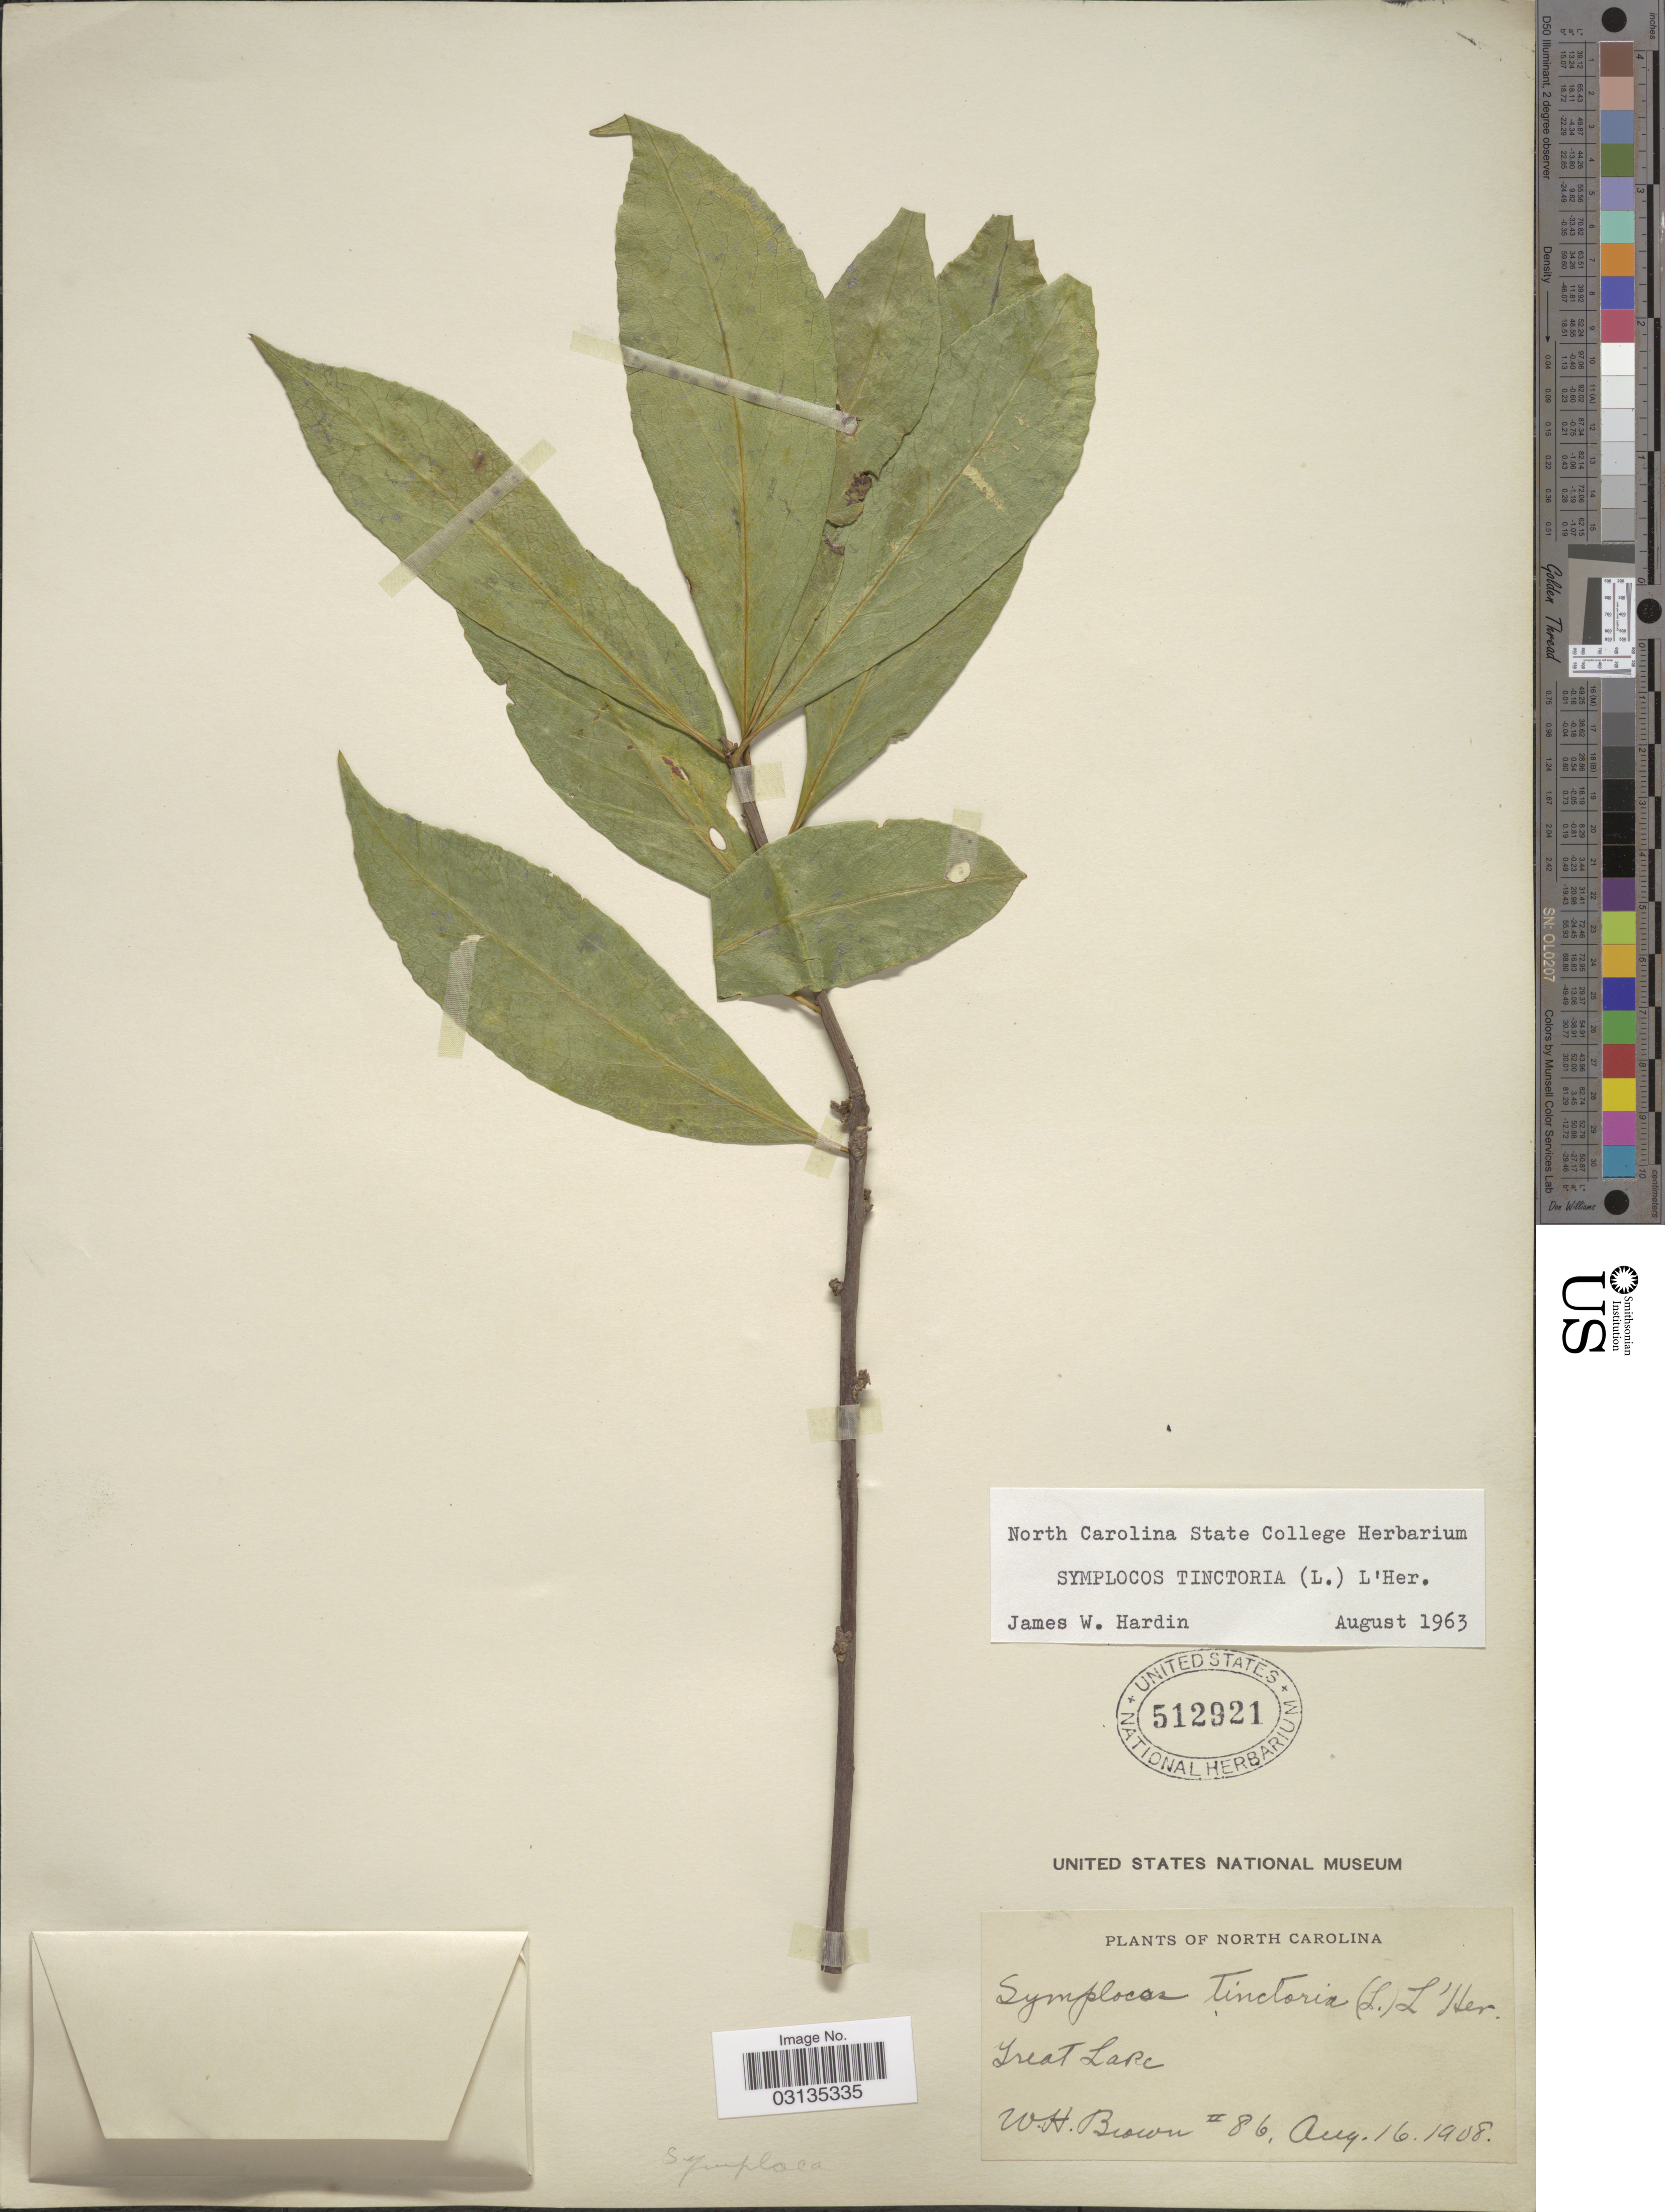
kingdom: Plantae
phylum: Tracheophyta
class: Magnoliopsida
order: Ericales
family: Symplocaceae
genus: Symplocos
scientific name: Symplocos tinctoria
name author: (L.) L'Hér.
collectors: W. H. Brown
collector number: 86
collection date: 1908-08-16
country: United States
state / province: North Carolina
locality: Great Lake.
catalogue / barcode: US 512921